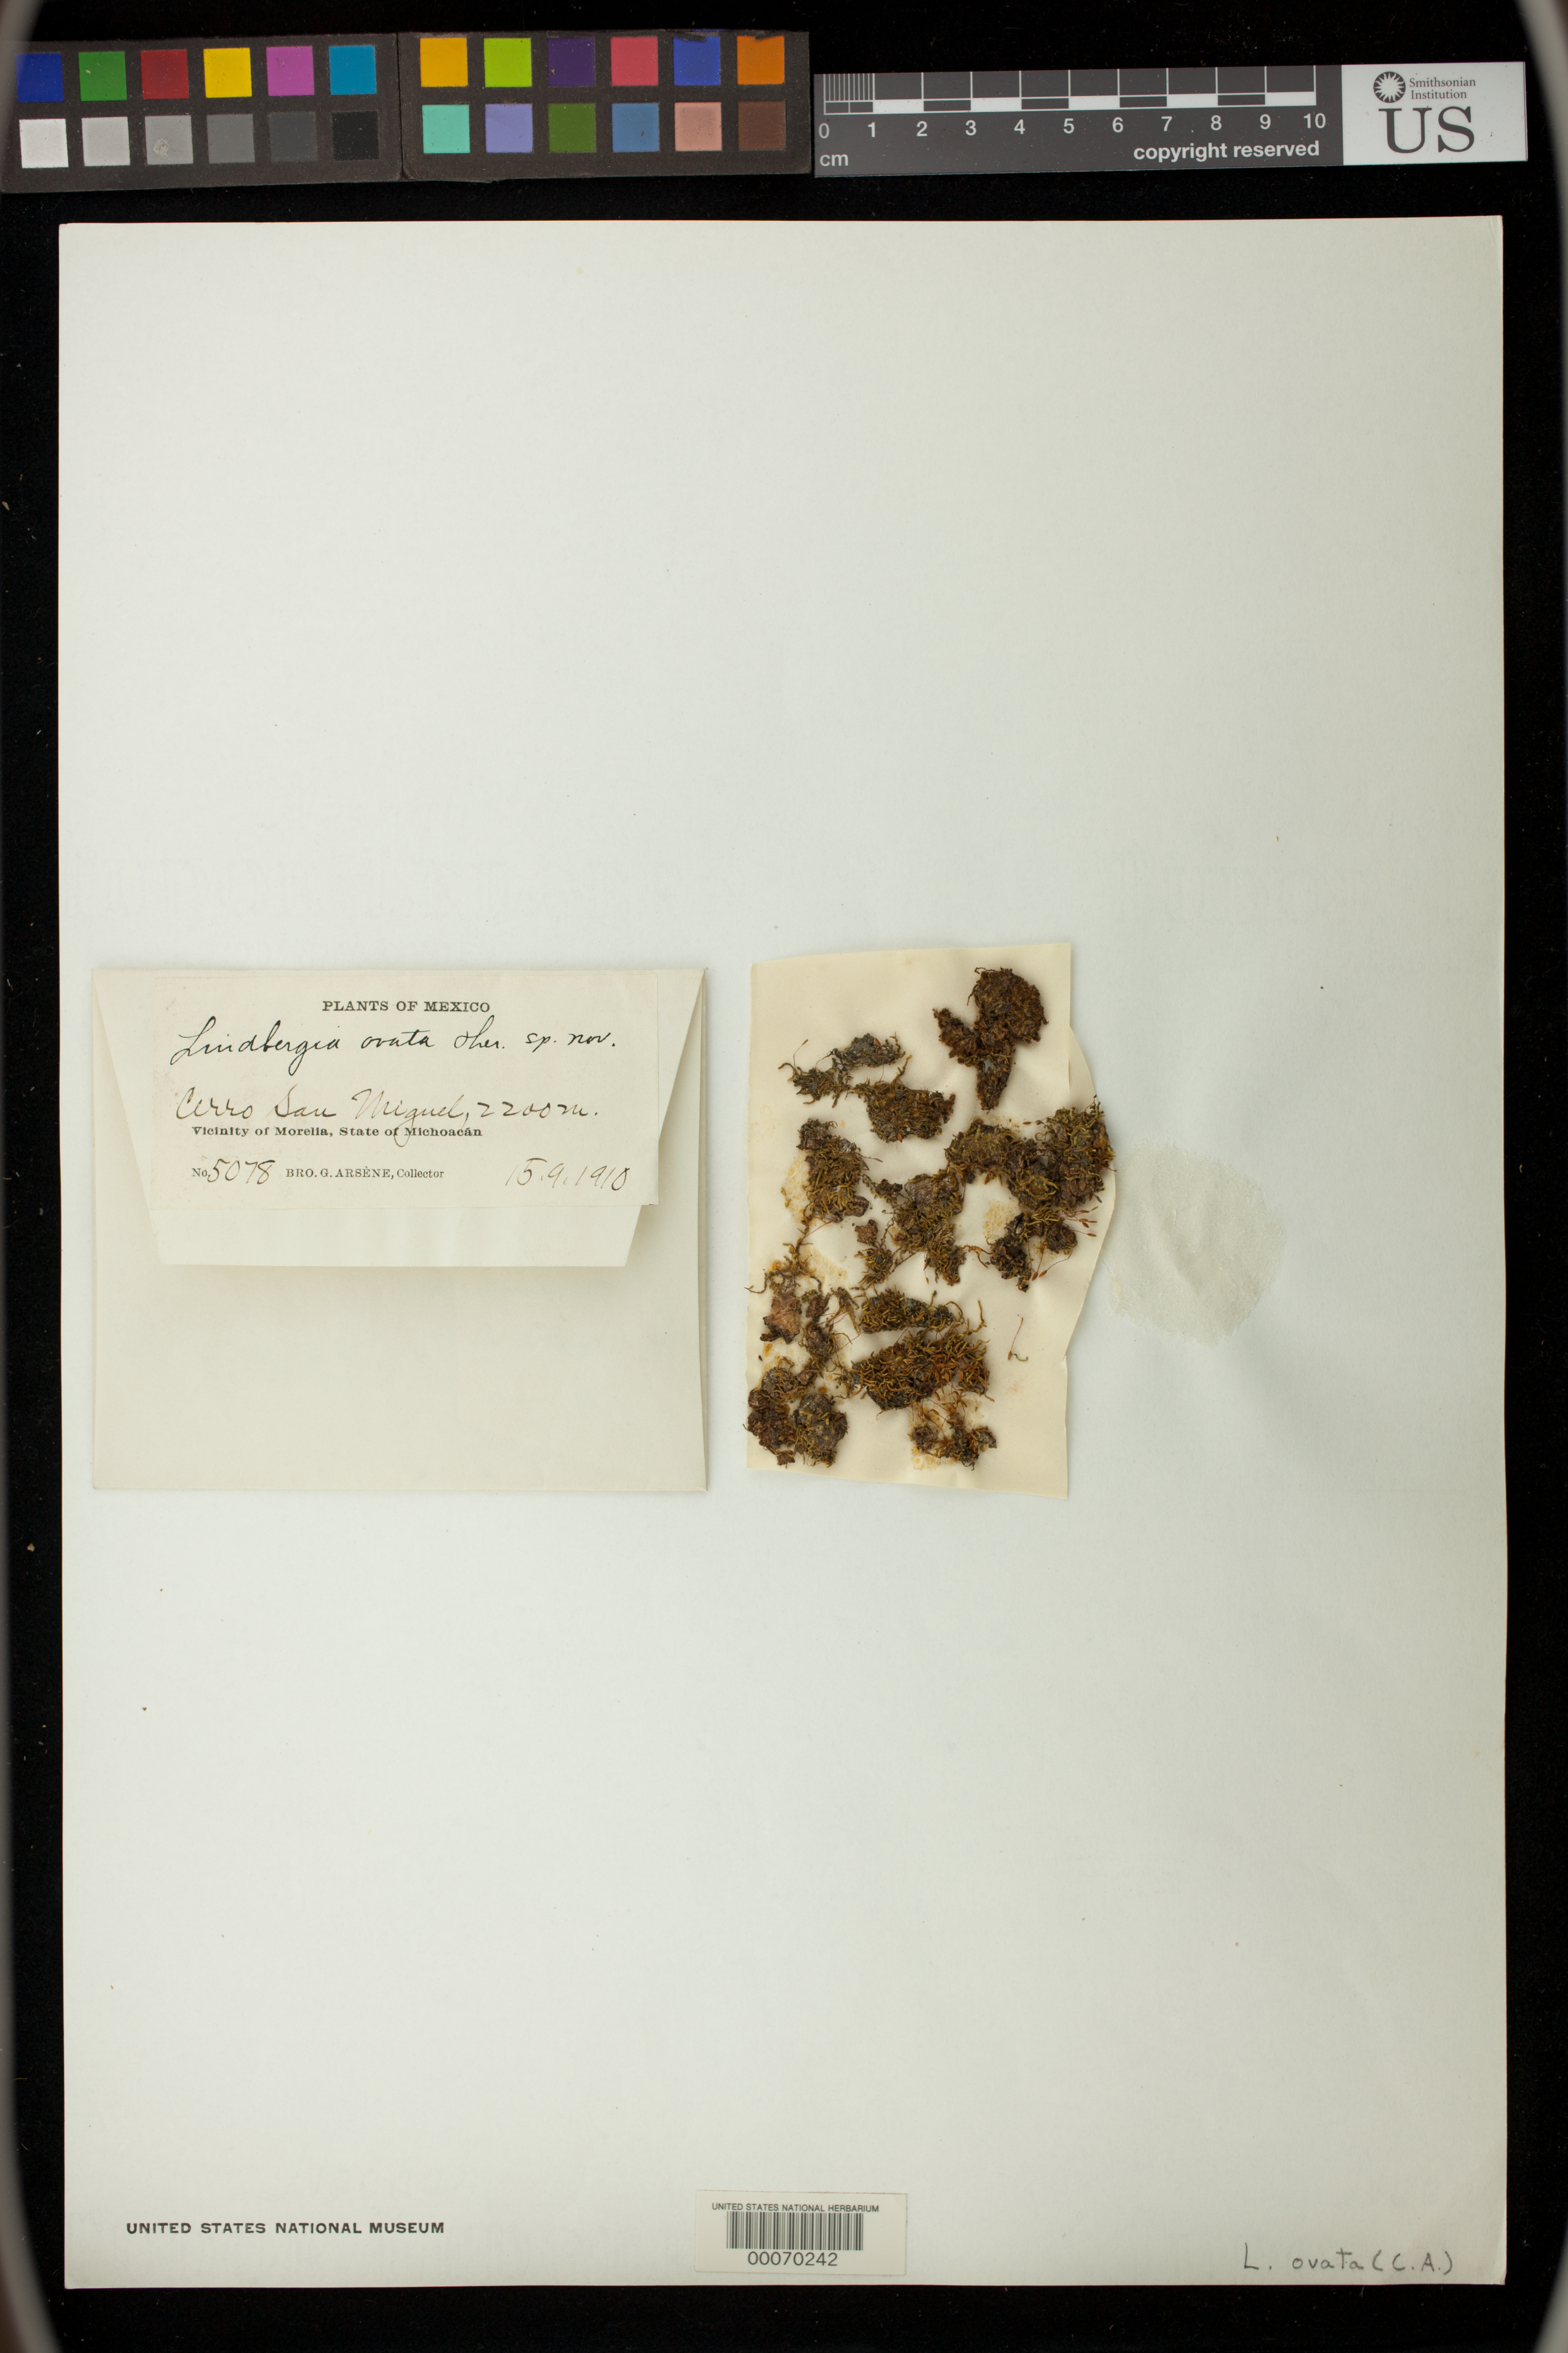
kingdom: Plantae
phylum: Tracheophyta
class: Polypodiopsida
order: Hymenophyllales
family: Hymenophyllaceae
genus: Hymenophyllum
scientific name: Hymenophyllum polyanthos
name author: (Sw.) Sw.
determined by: Cremers, Georges A.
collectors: C. Feuillet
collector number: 3737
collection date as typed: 9-Apr-86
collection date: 1986-04-09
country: French Guiana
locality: Montagne de l'Inini, Bassin de l'Inini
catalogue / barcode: US 3133859-2